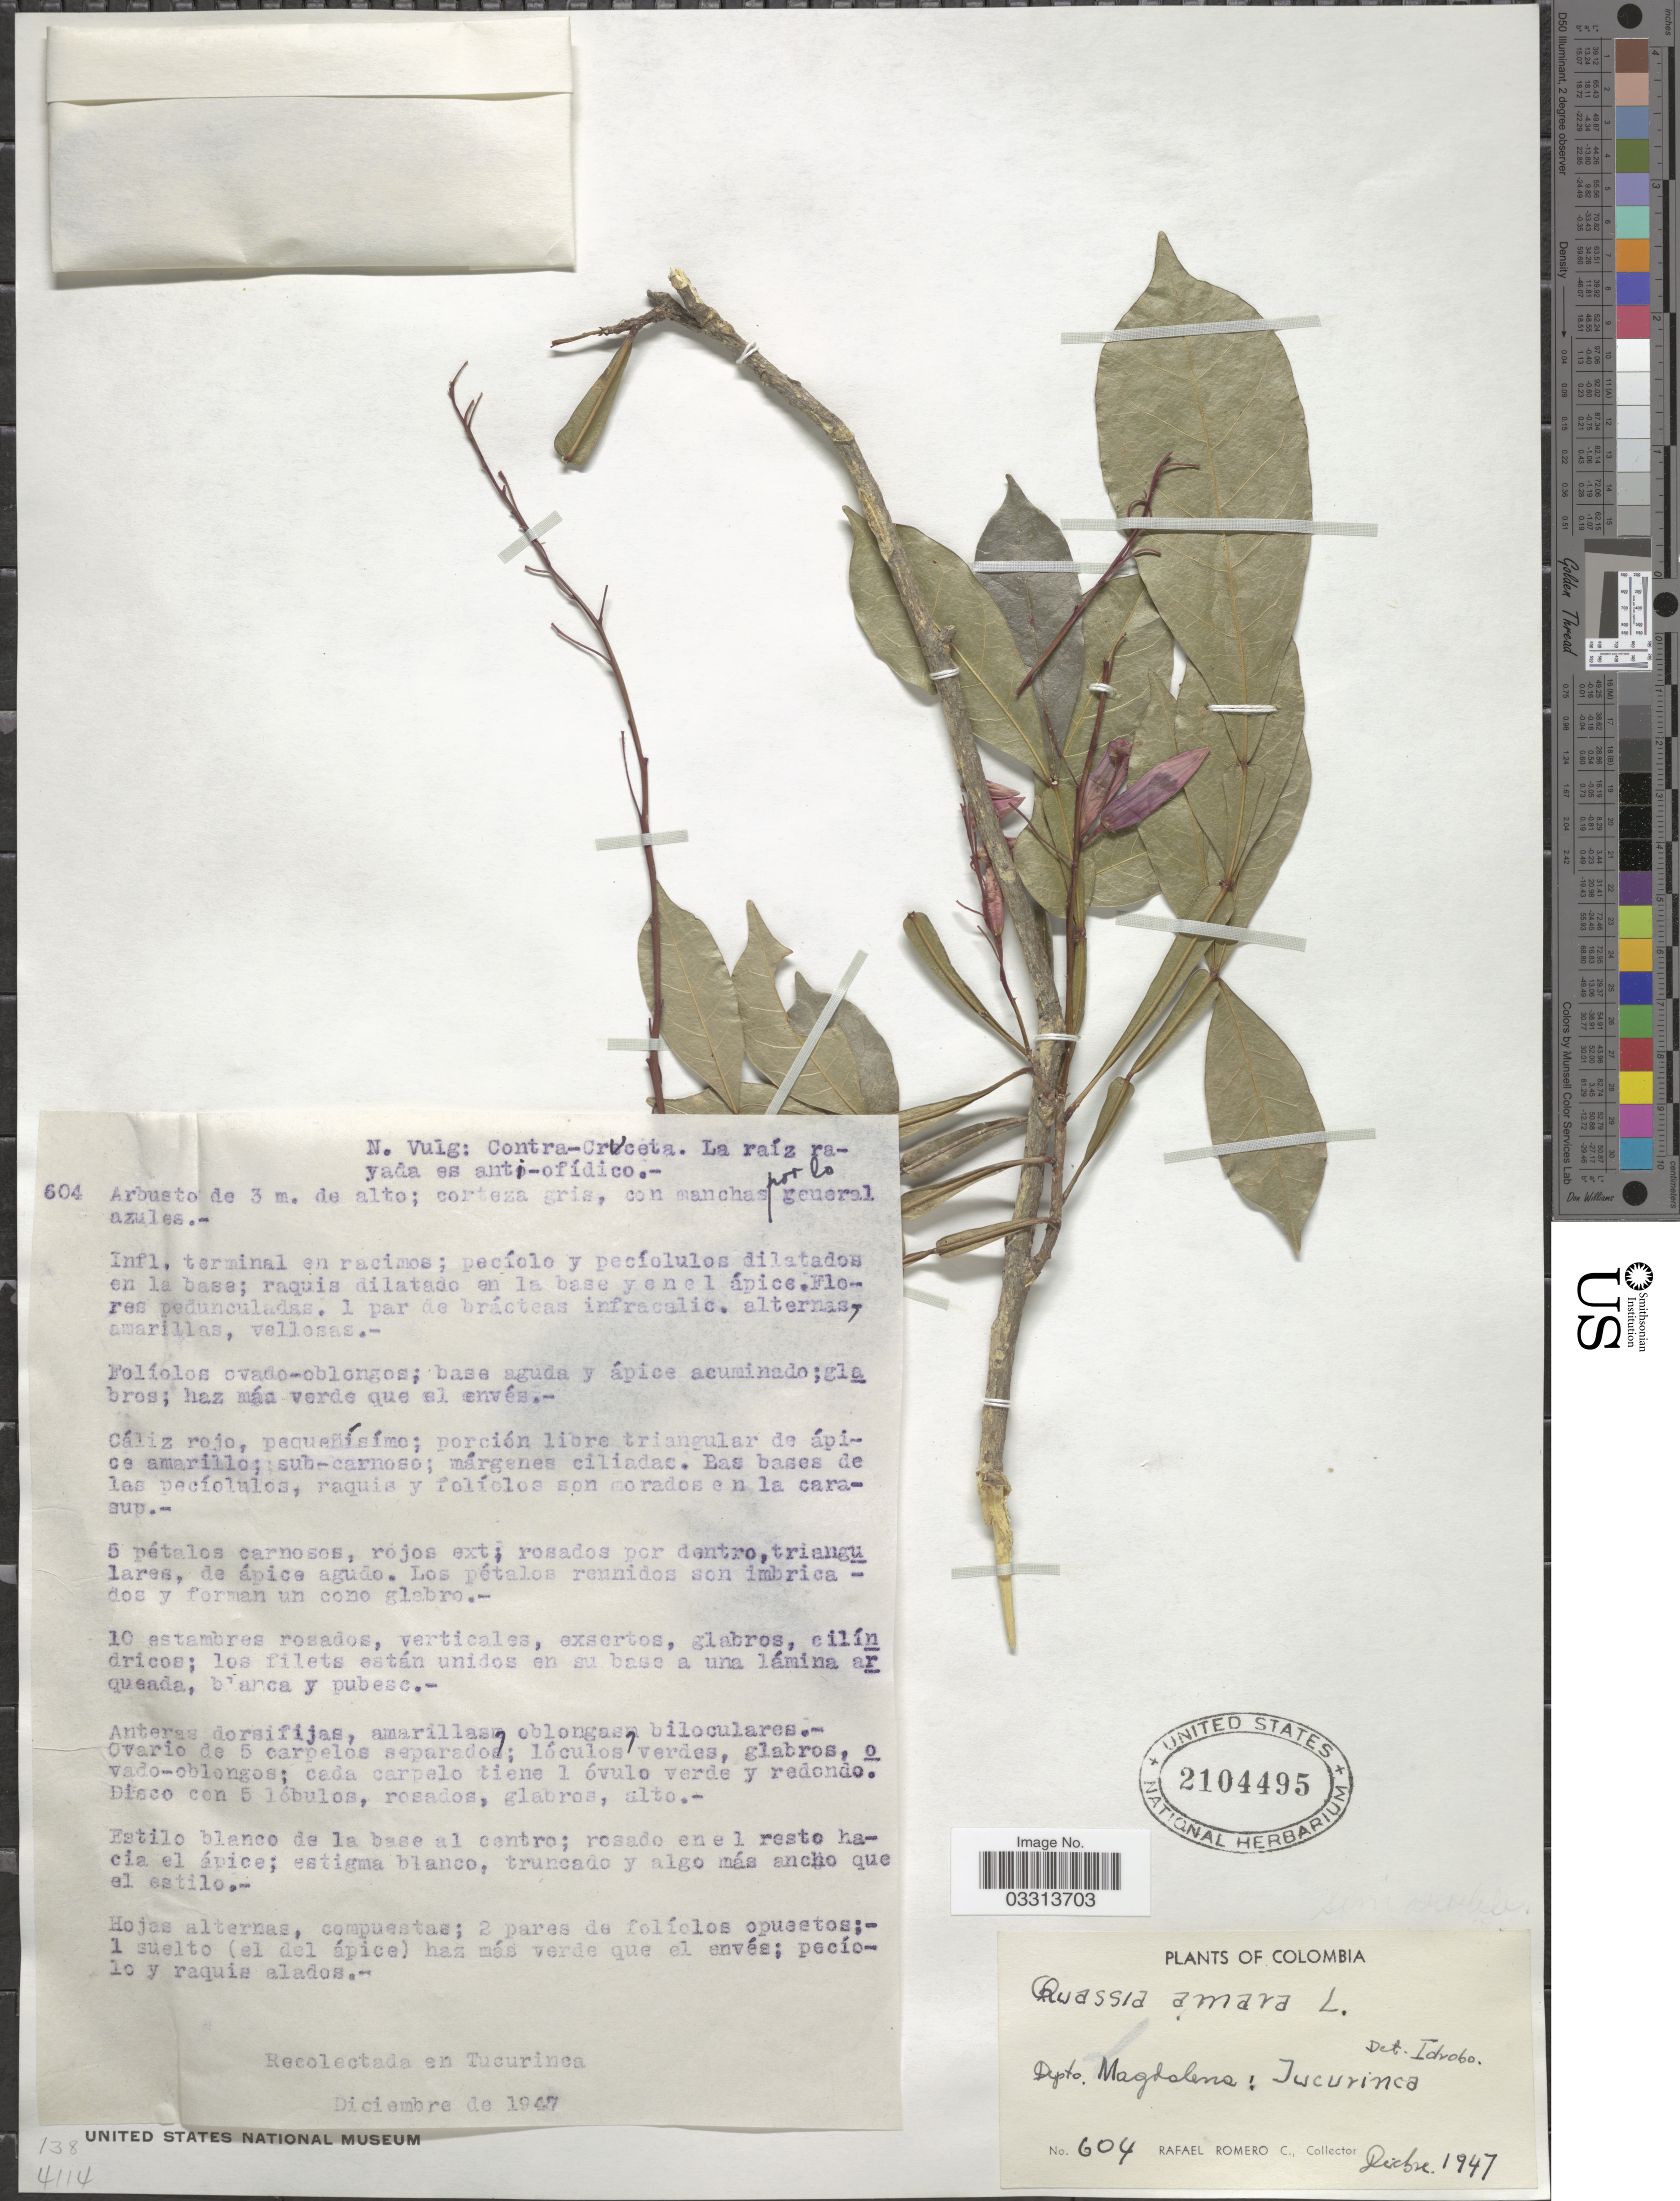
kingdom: Plantae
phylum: Tracheophyta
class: Magnoliopsida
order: Sapindales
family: Simaroubaceae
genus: Quassia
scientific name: Quassia amara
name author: L.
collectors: R. Romero Castañeda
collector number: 604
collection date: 1947-12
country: Colombia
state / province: Magdalena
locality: Dpto. Magdalena: Tucurinca.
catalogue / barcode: US 2104495